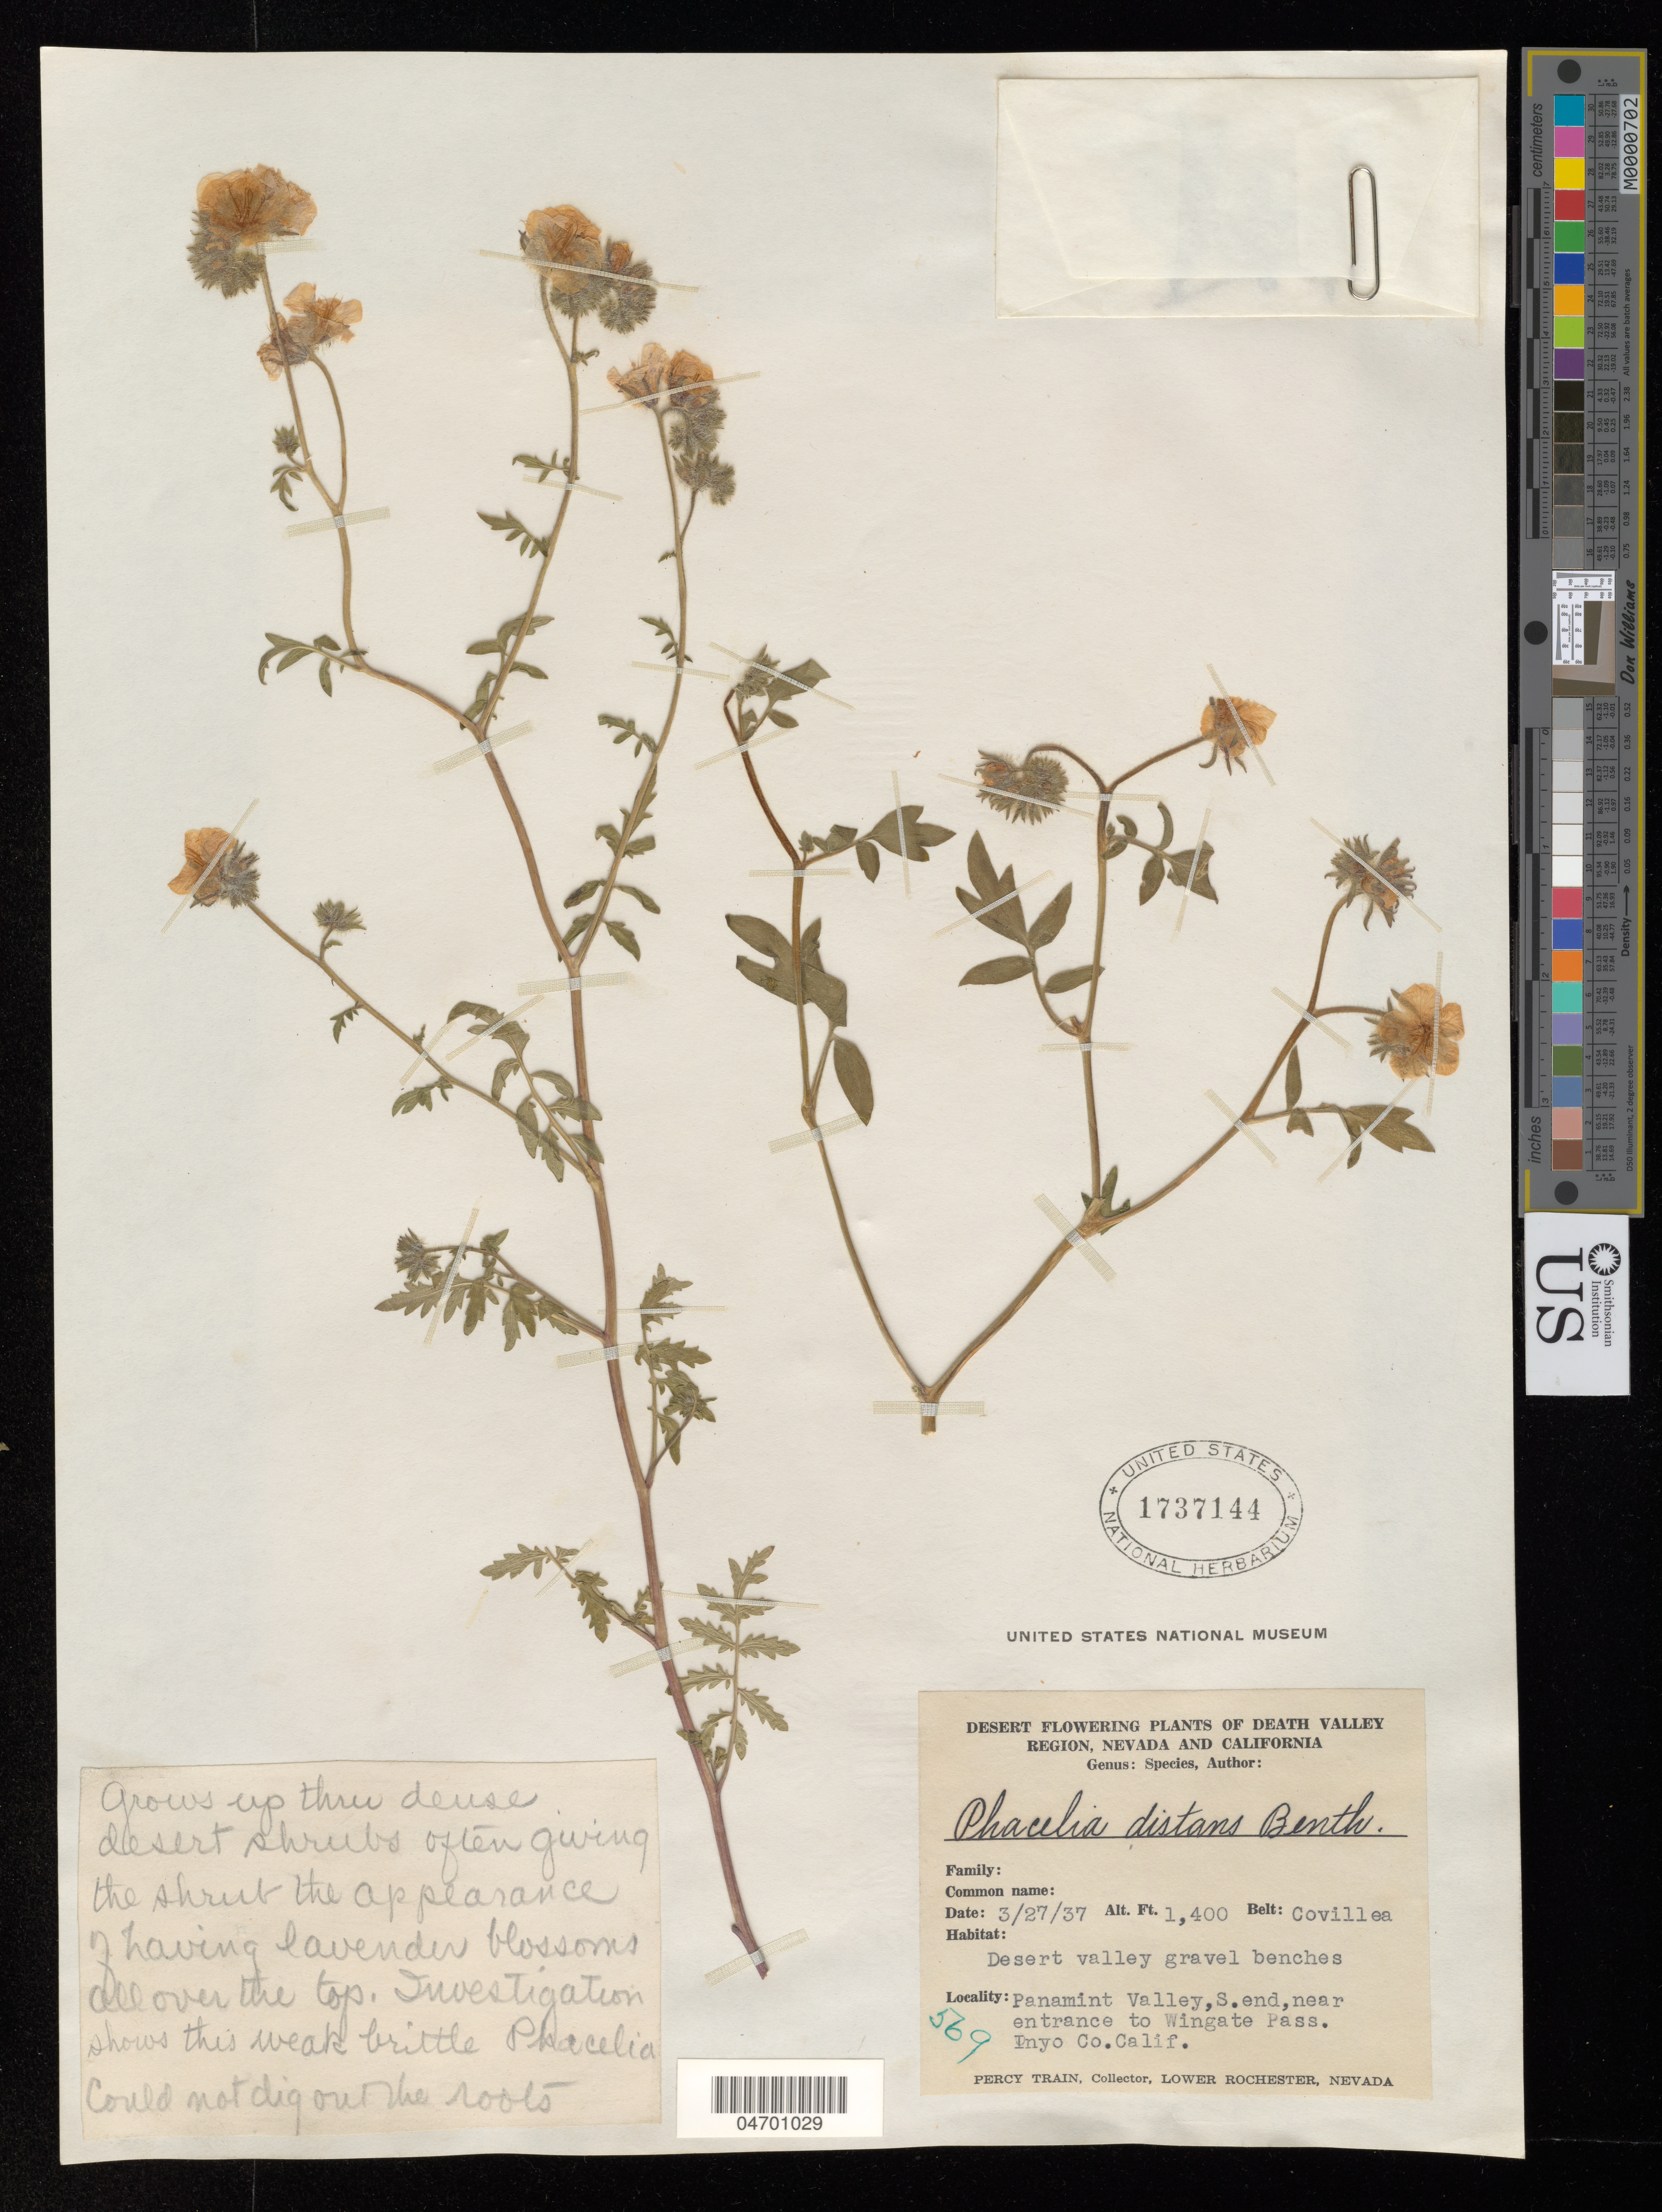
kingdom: Plantae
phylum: Tracheophyta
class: Magnoliopsida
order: Boraginales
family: Hydrophyllaceae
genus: Phacelia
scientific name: Phacelia distans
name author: Benth.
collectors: P. Train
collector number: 569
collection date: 1937-03-27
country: United States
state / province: California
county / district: Inyo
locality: Death Valley Region, Nevada and California. Panamint Valley, S. end, near entrance to Wingate Pass. Inyo Co.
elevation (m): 427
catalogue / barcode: US 1737144